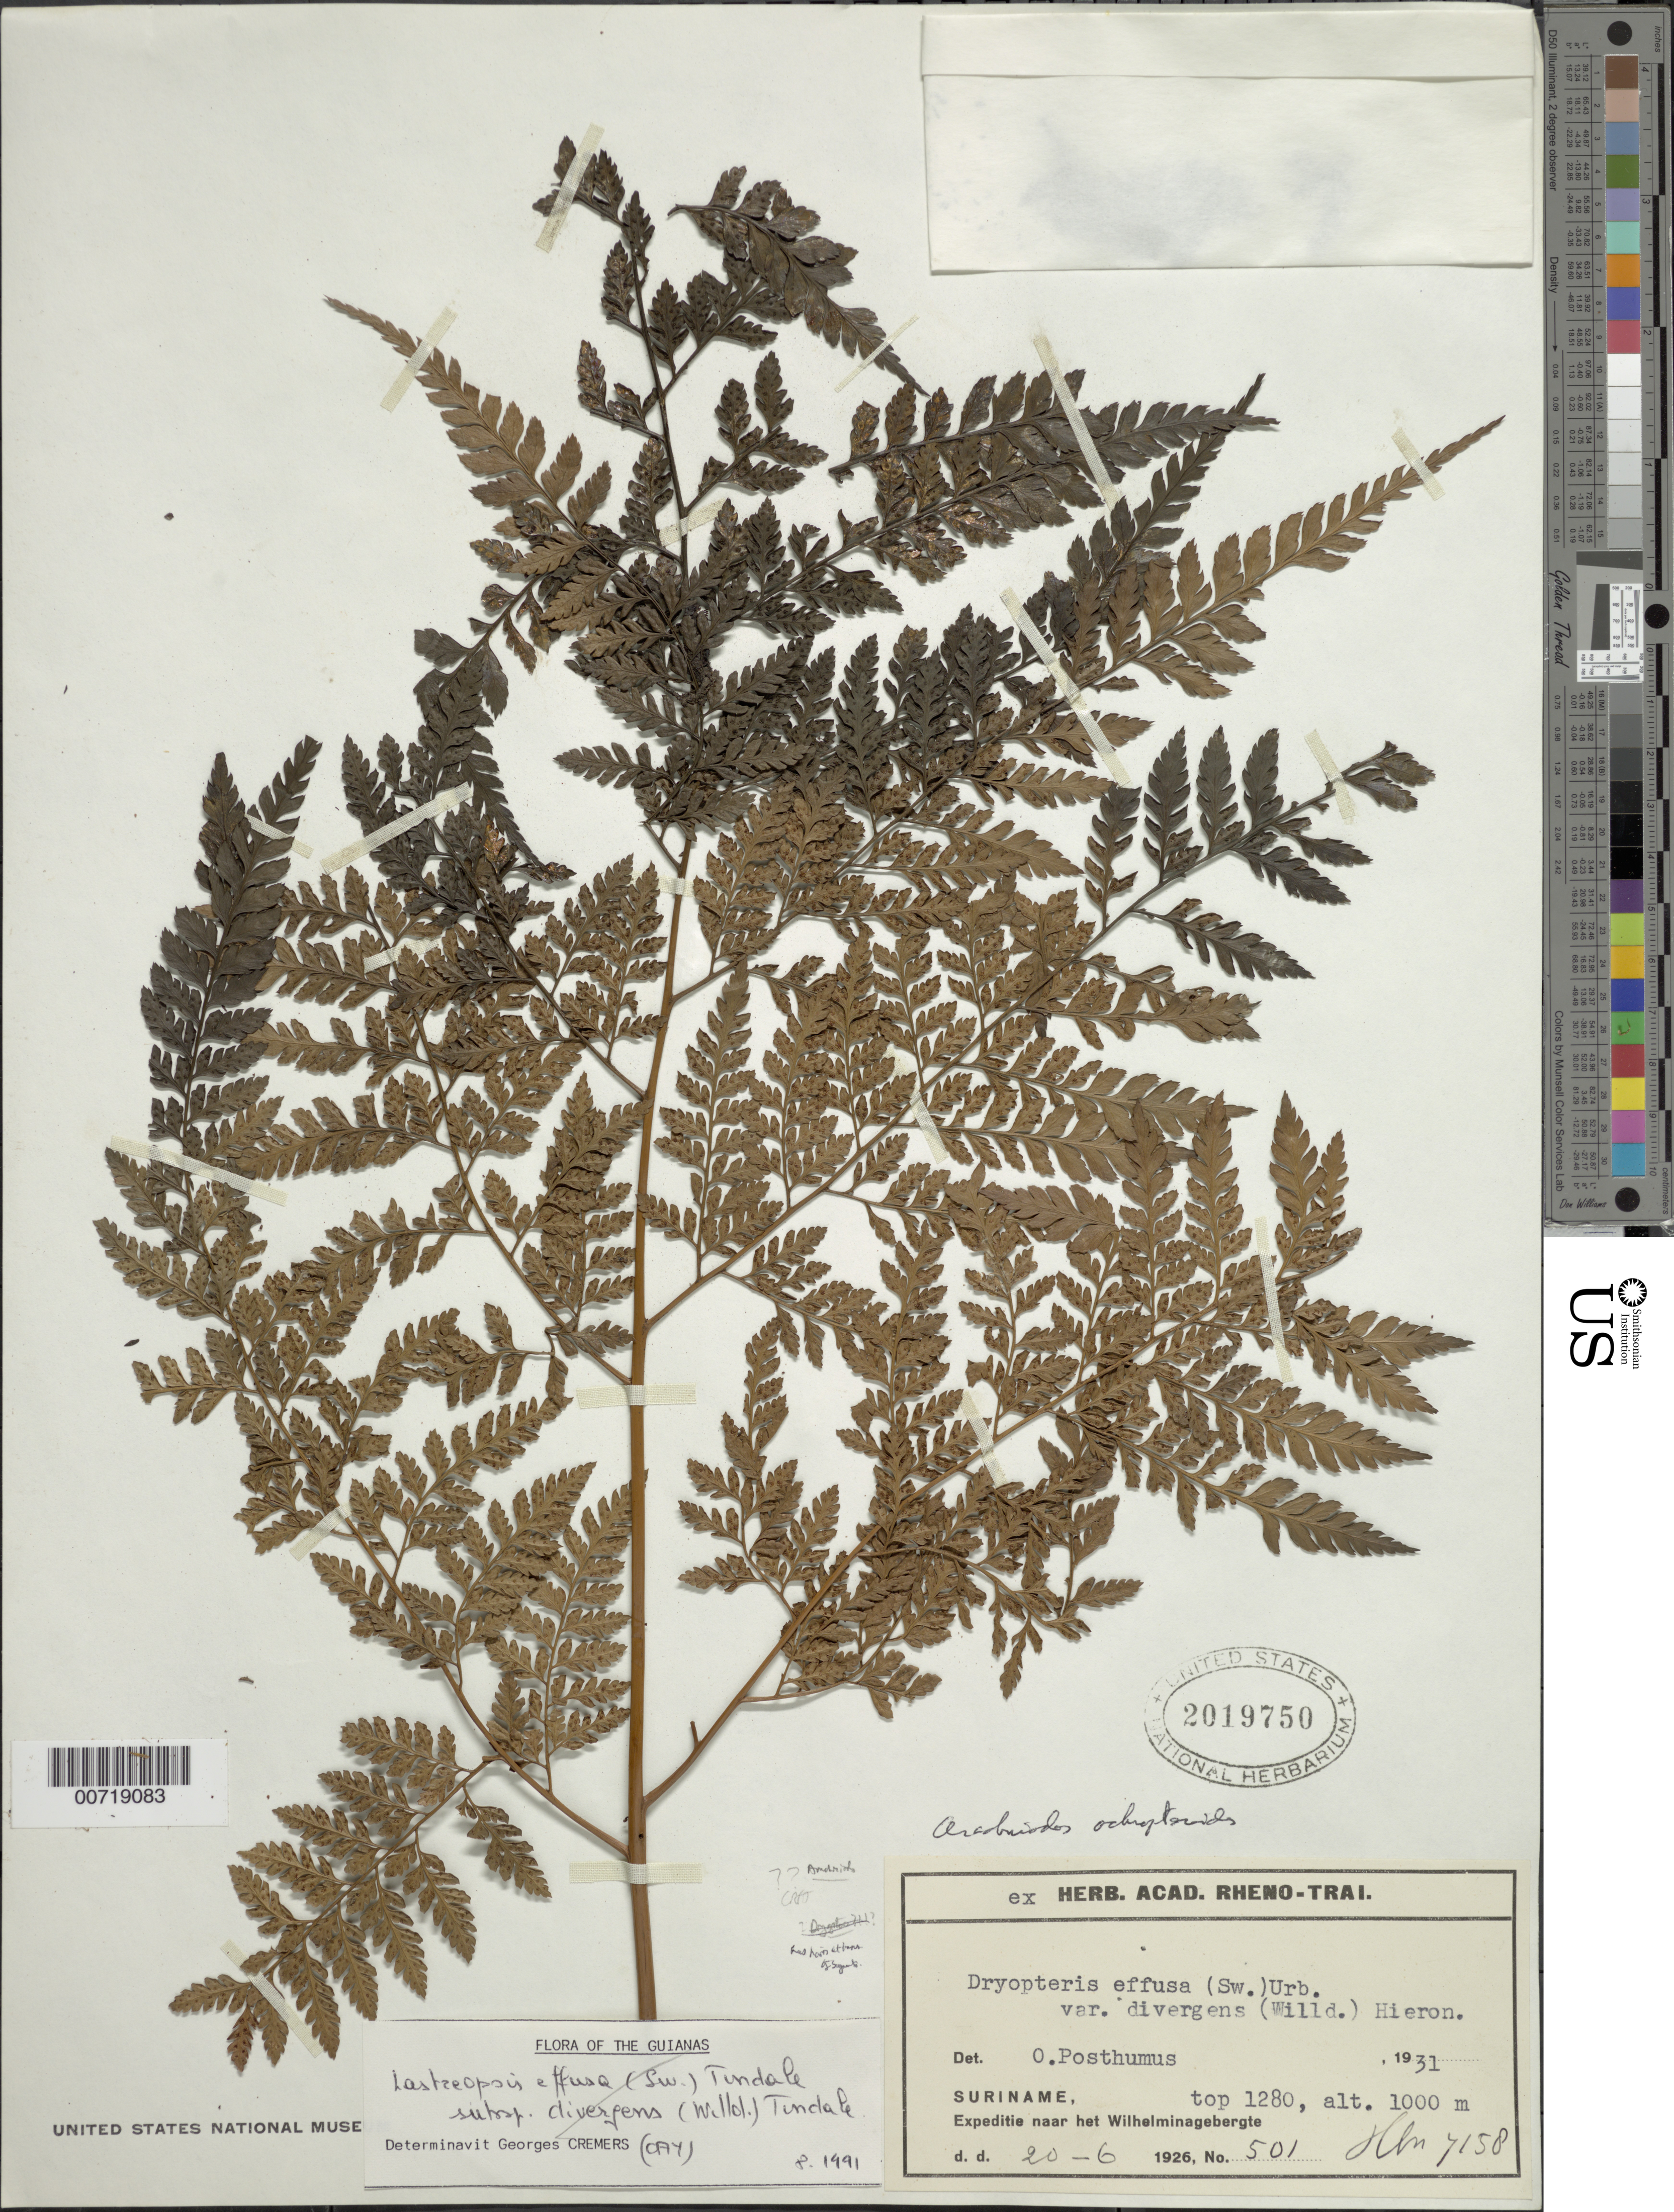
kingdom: Plantae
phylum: Tracheophyta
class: Polypodiopsida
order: Polypodiales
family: Dryopteridaceae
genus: Arachniodes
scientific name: Arachniodes ochropteroides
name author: (Baker) C. Chr.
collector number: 501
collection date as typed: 20-Jun-31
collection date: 1931-06-20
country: Suriname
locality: Wilhelminagebergte (Wilhelmina Mts.), top 1280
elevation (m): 1000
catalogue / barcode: US 2019750